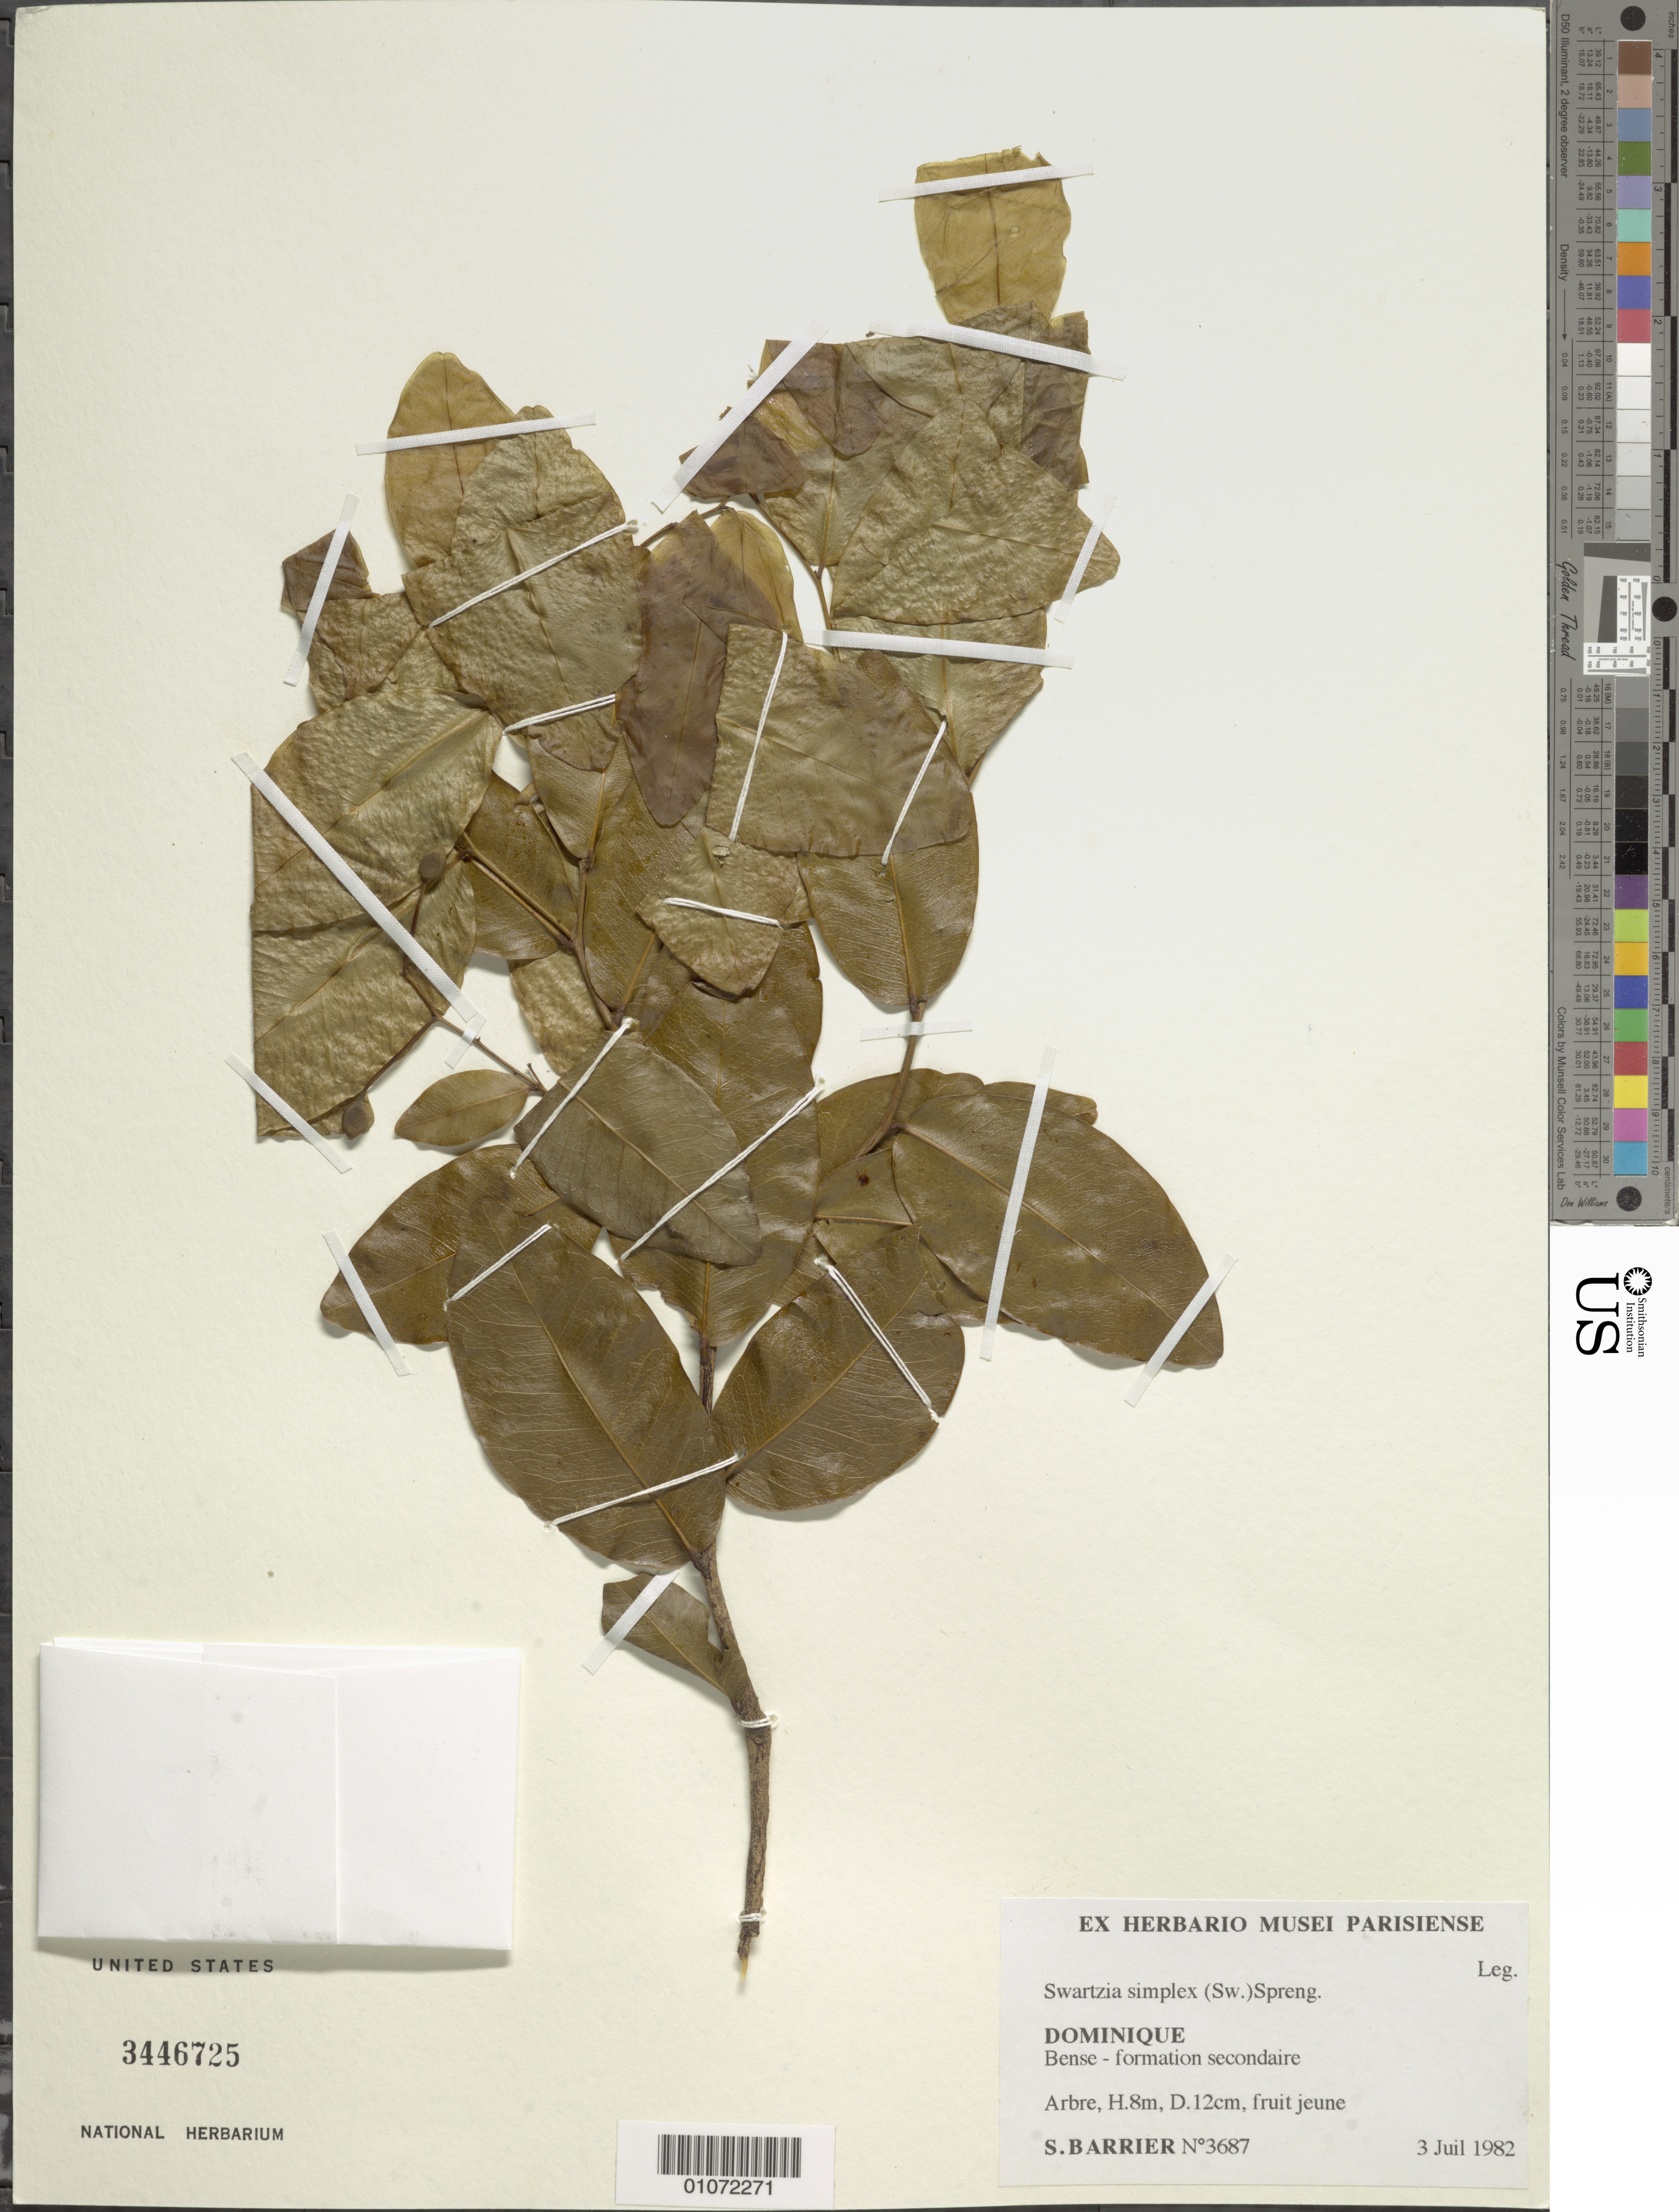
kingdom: Plantae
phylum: Tracheophyta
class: Magnoliopsida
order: Fabales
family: Fabaceae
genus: Swartzia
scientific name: Swartzia simplex var. simplex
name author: (Sw.) Spreng.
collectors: ex herb. Mus. Paris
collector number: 3687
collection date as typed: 03 Jul 1982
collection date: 1982-07-03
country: Dominica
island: Dominica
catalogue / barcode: US 3446725